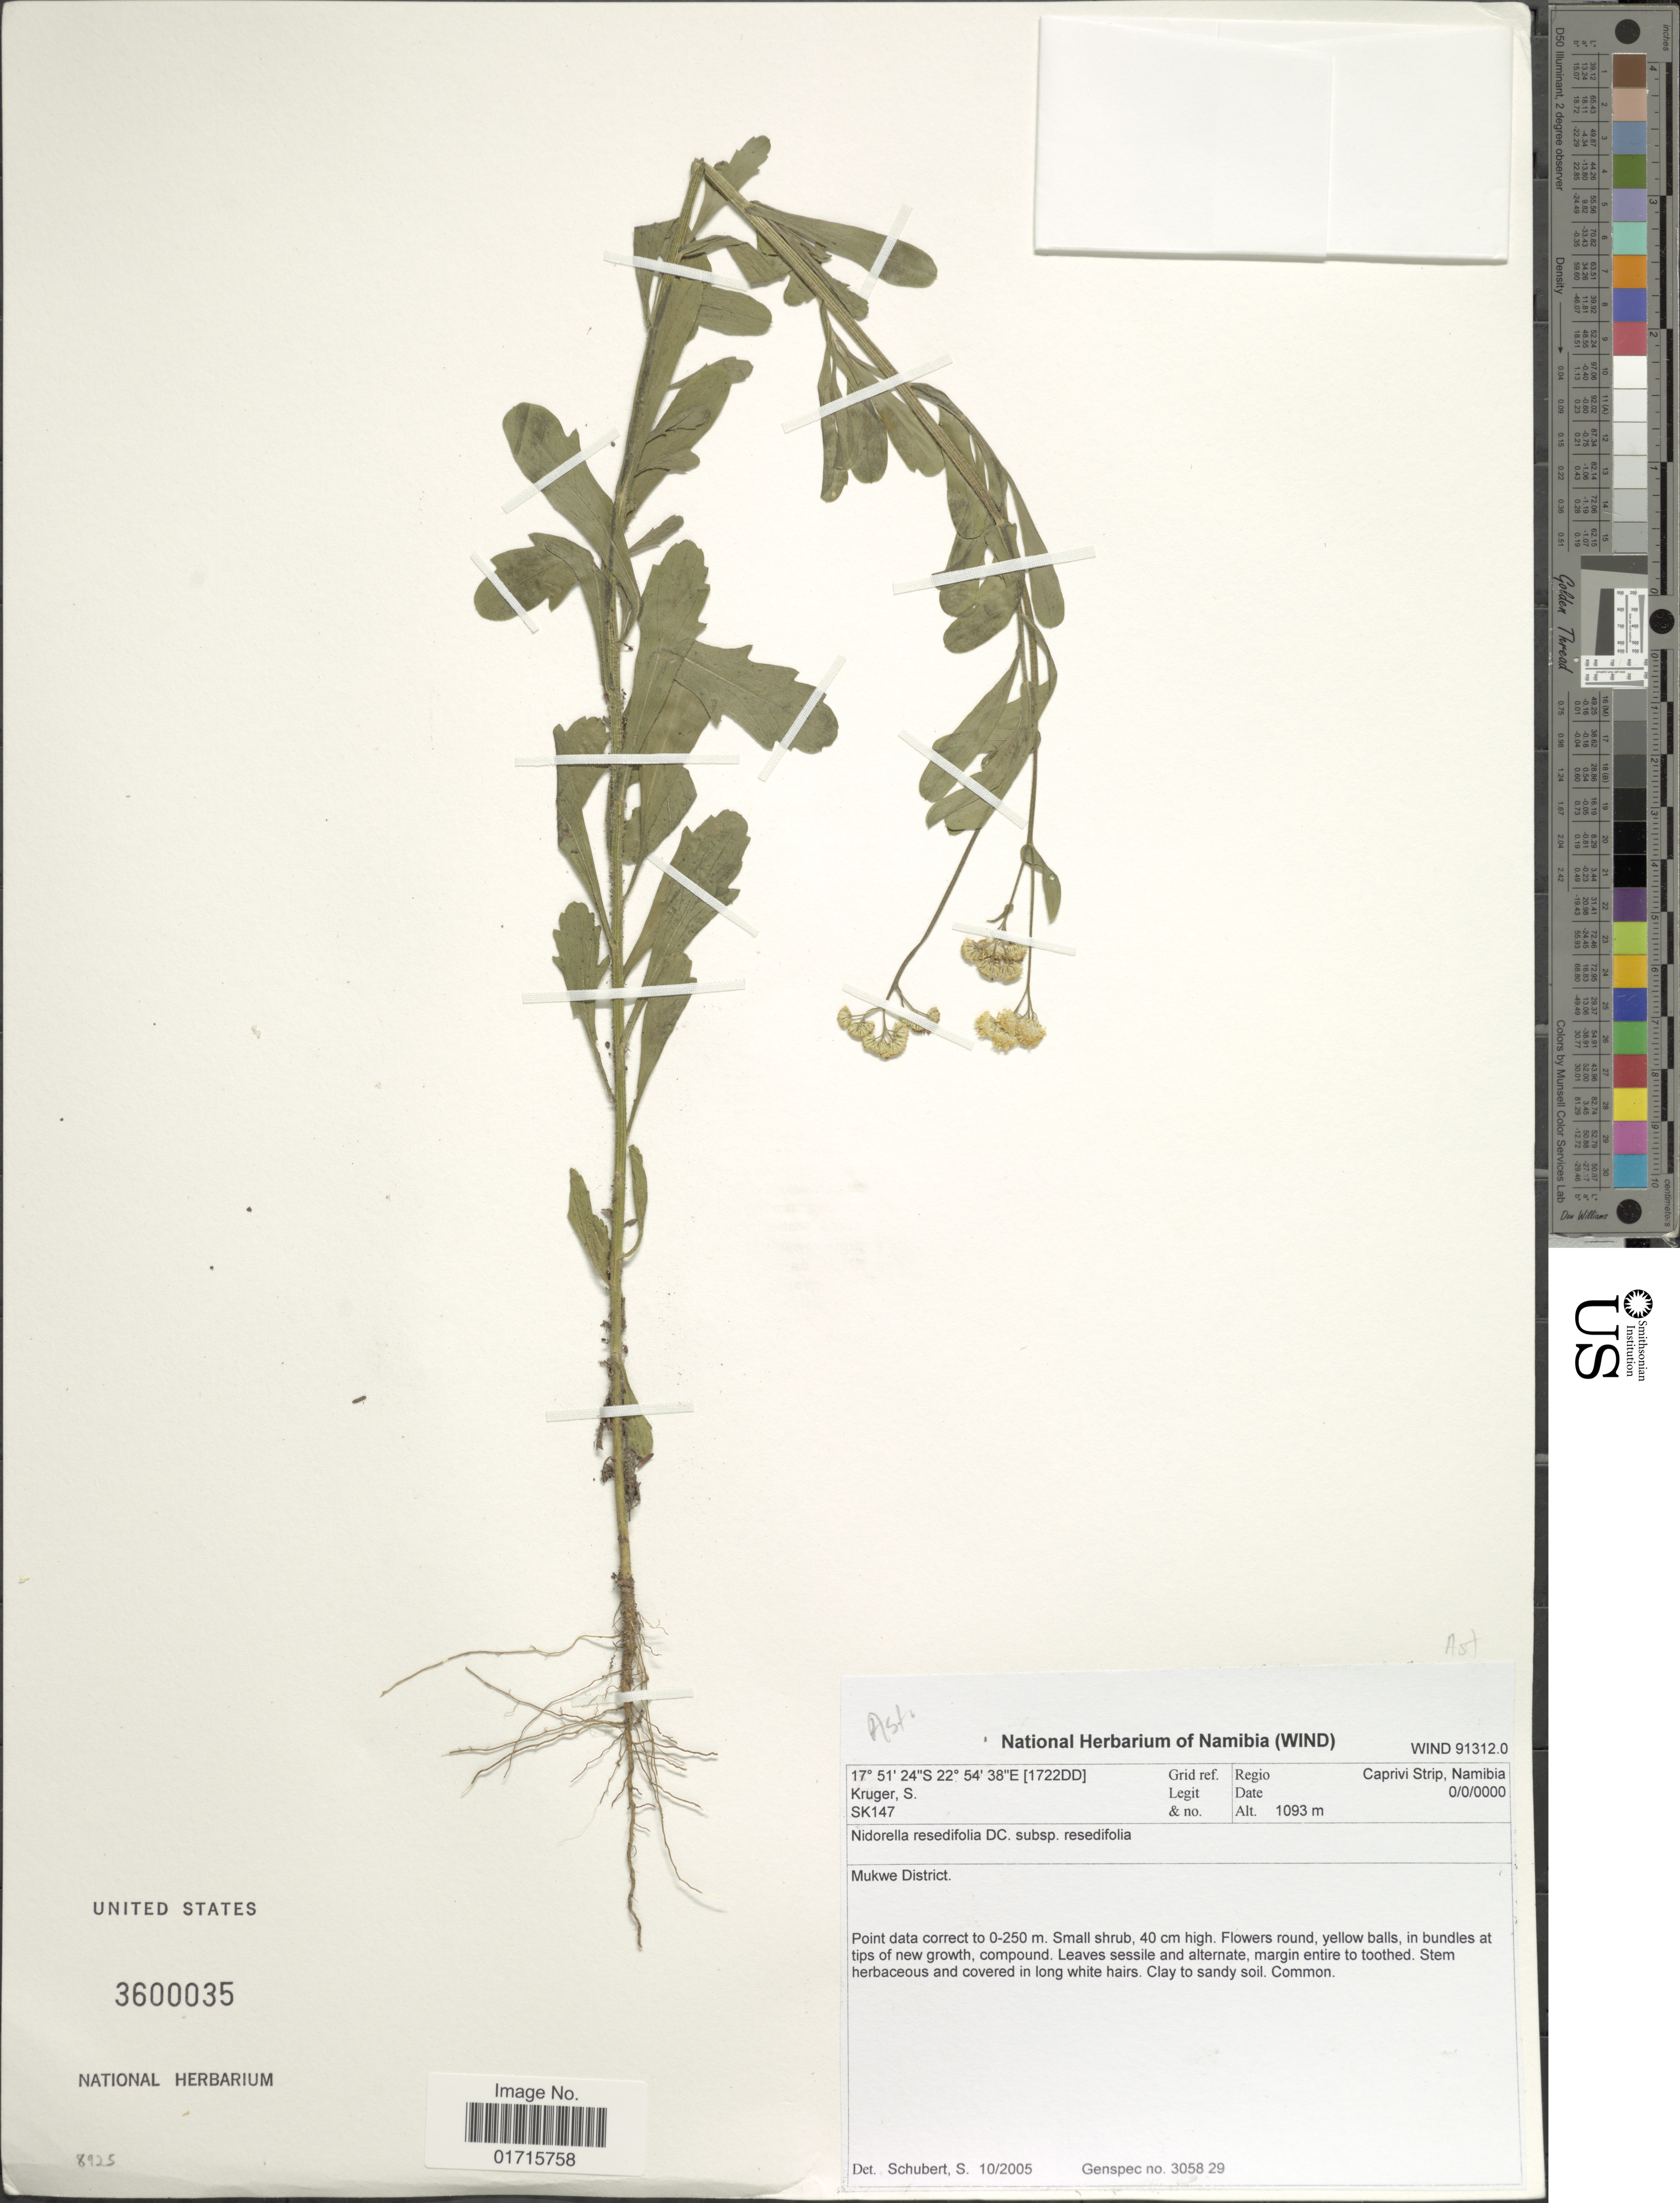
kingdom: Plantae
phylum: Tracheophyta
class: Magnoliopsida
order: Asterales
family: Asteraceae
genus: Nidorella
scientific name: Nidorella resedifolia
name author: DC.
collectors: S. Kruger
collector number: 147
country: Namibia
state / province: Caprivi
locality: Regio Caprivi Strip, Namibia. Mukwe District.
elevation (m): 1093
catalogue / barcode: US 3600035